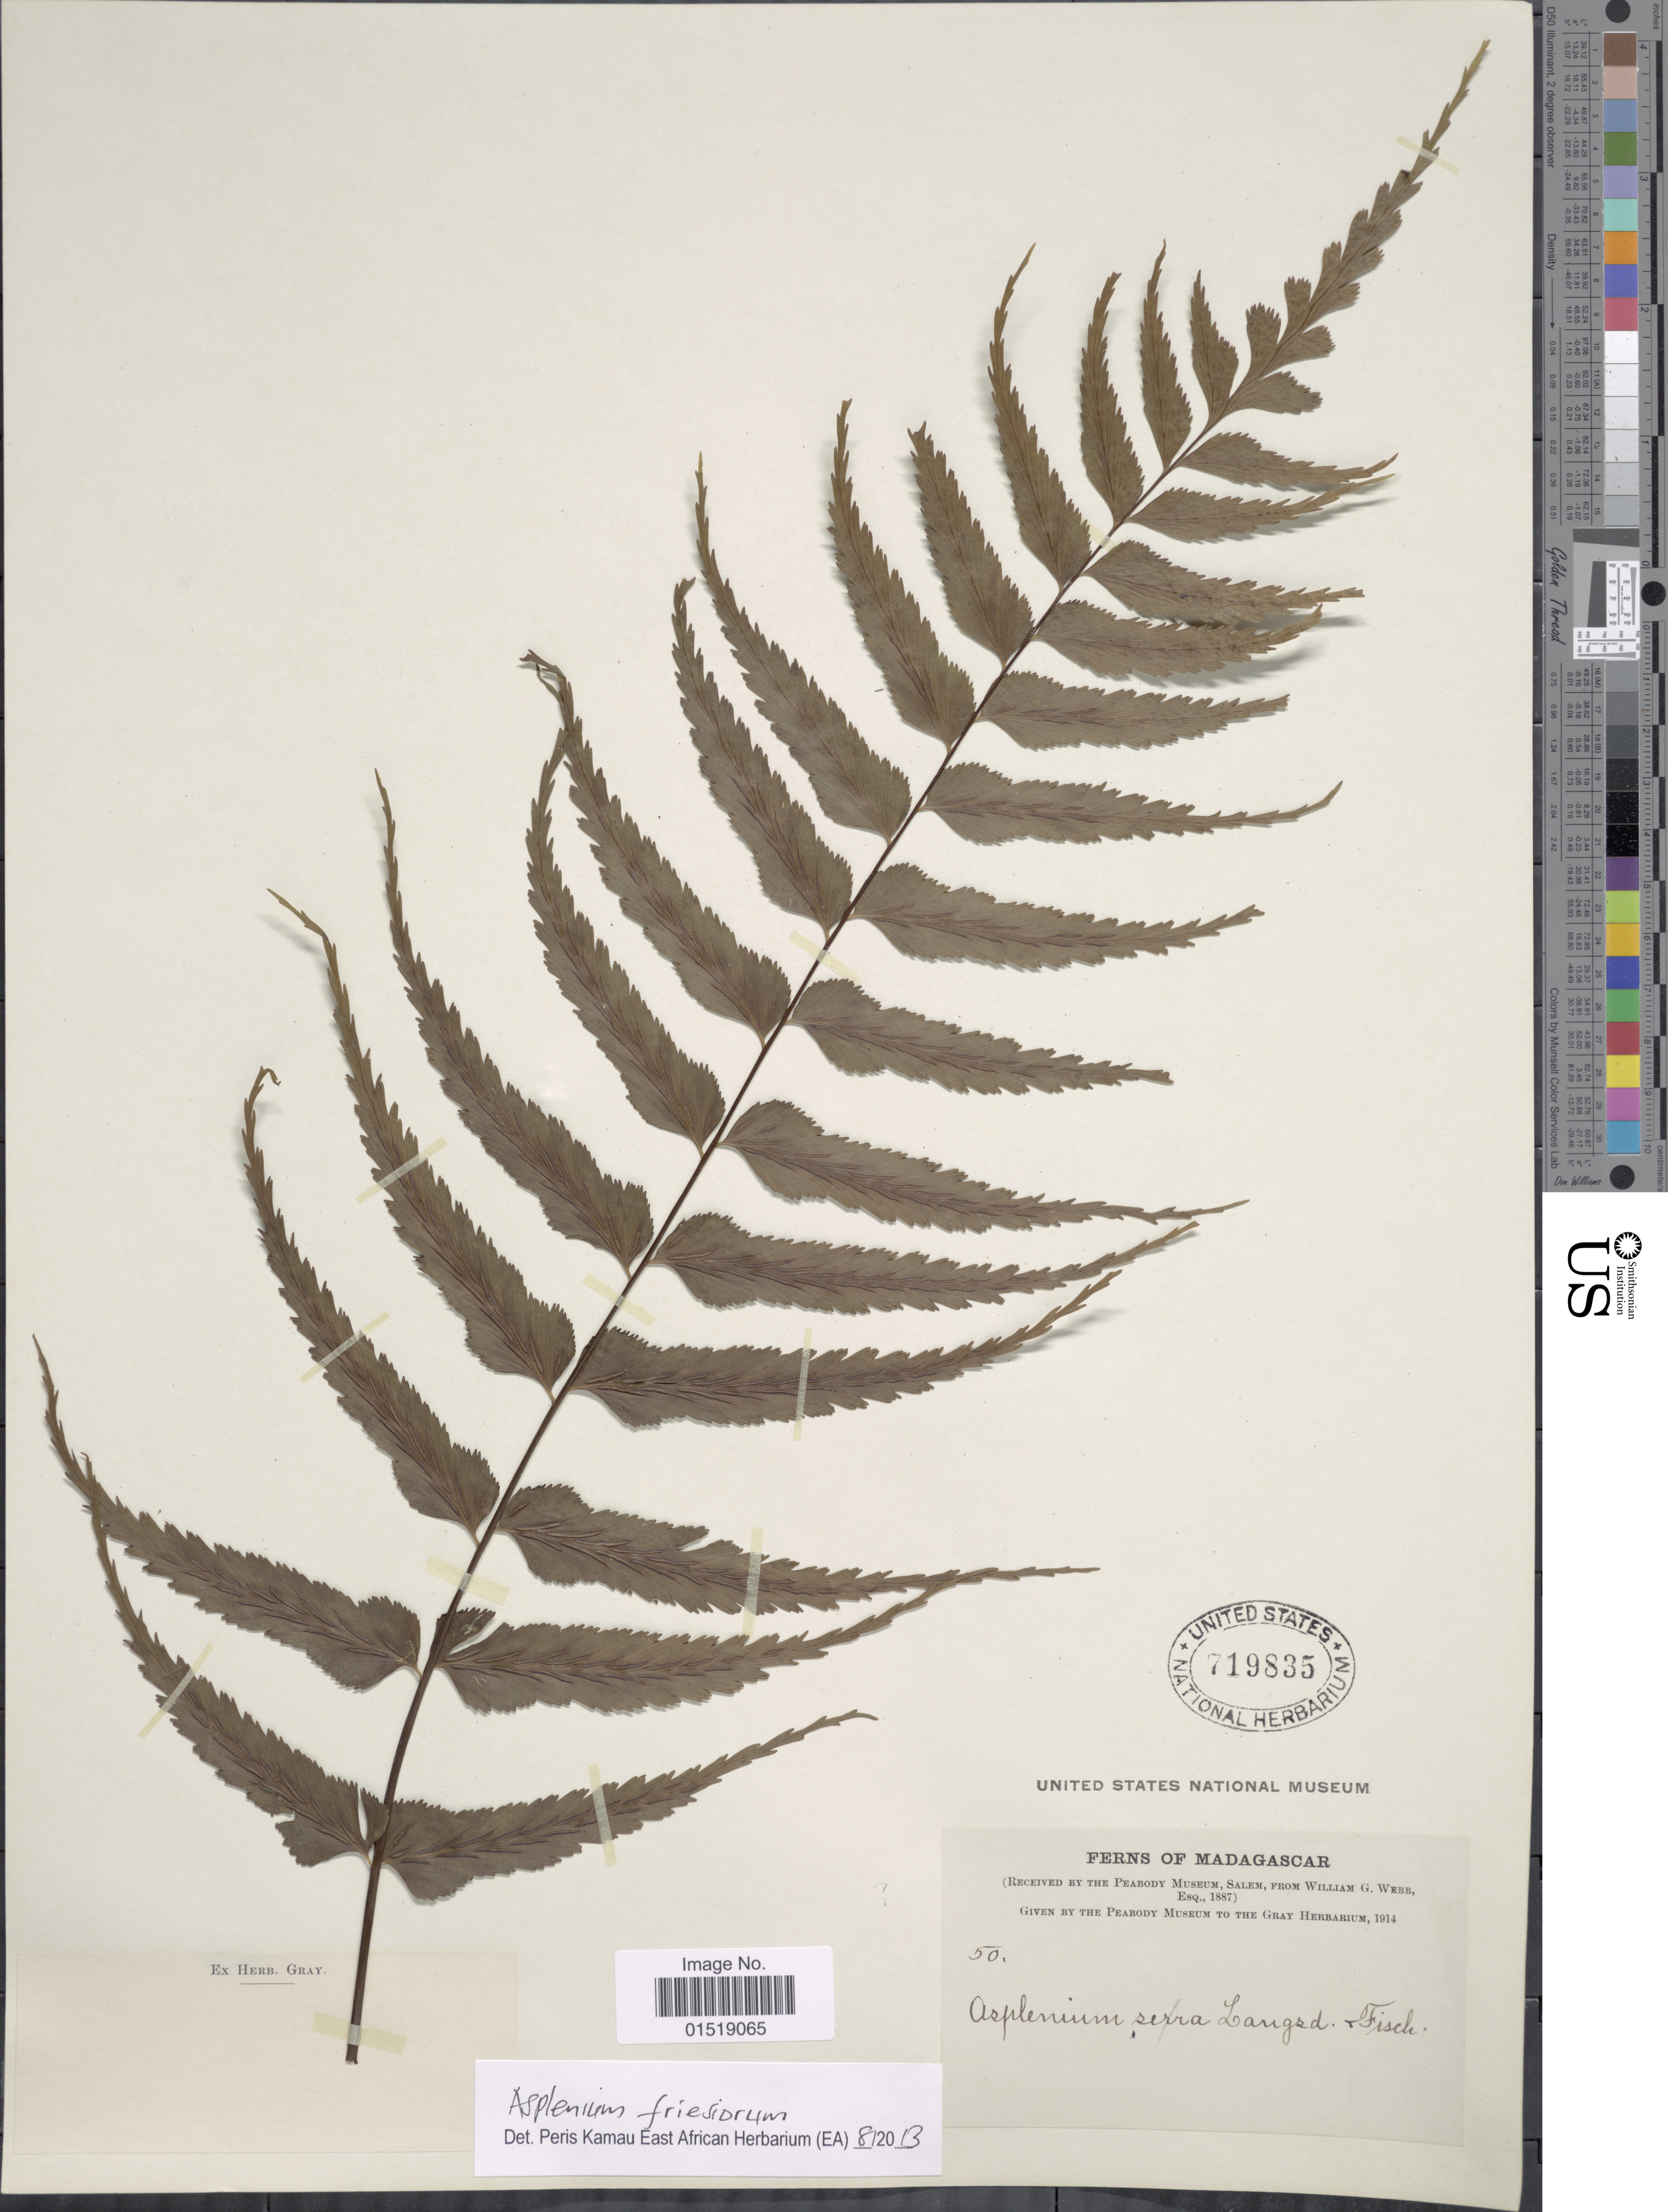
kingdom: Plantae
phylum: Tracheophyta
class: Polypodiopsida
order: Polypodiales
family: Aspleniaceae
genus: Asplenium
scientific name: Asplenium friesiorum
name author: C. Chr.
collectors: W. Webb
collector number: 50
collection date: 1887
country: Madagascar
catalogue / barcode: US 719835